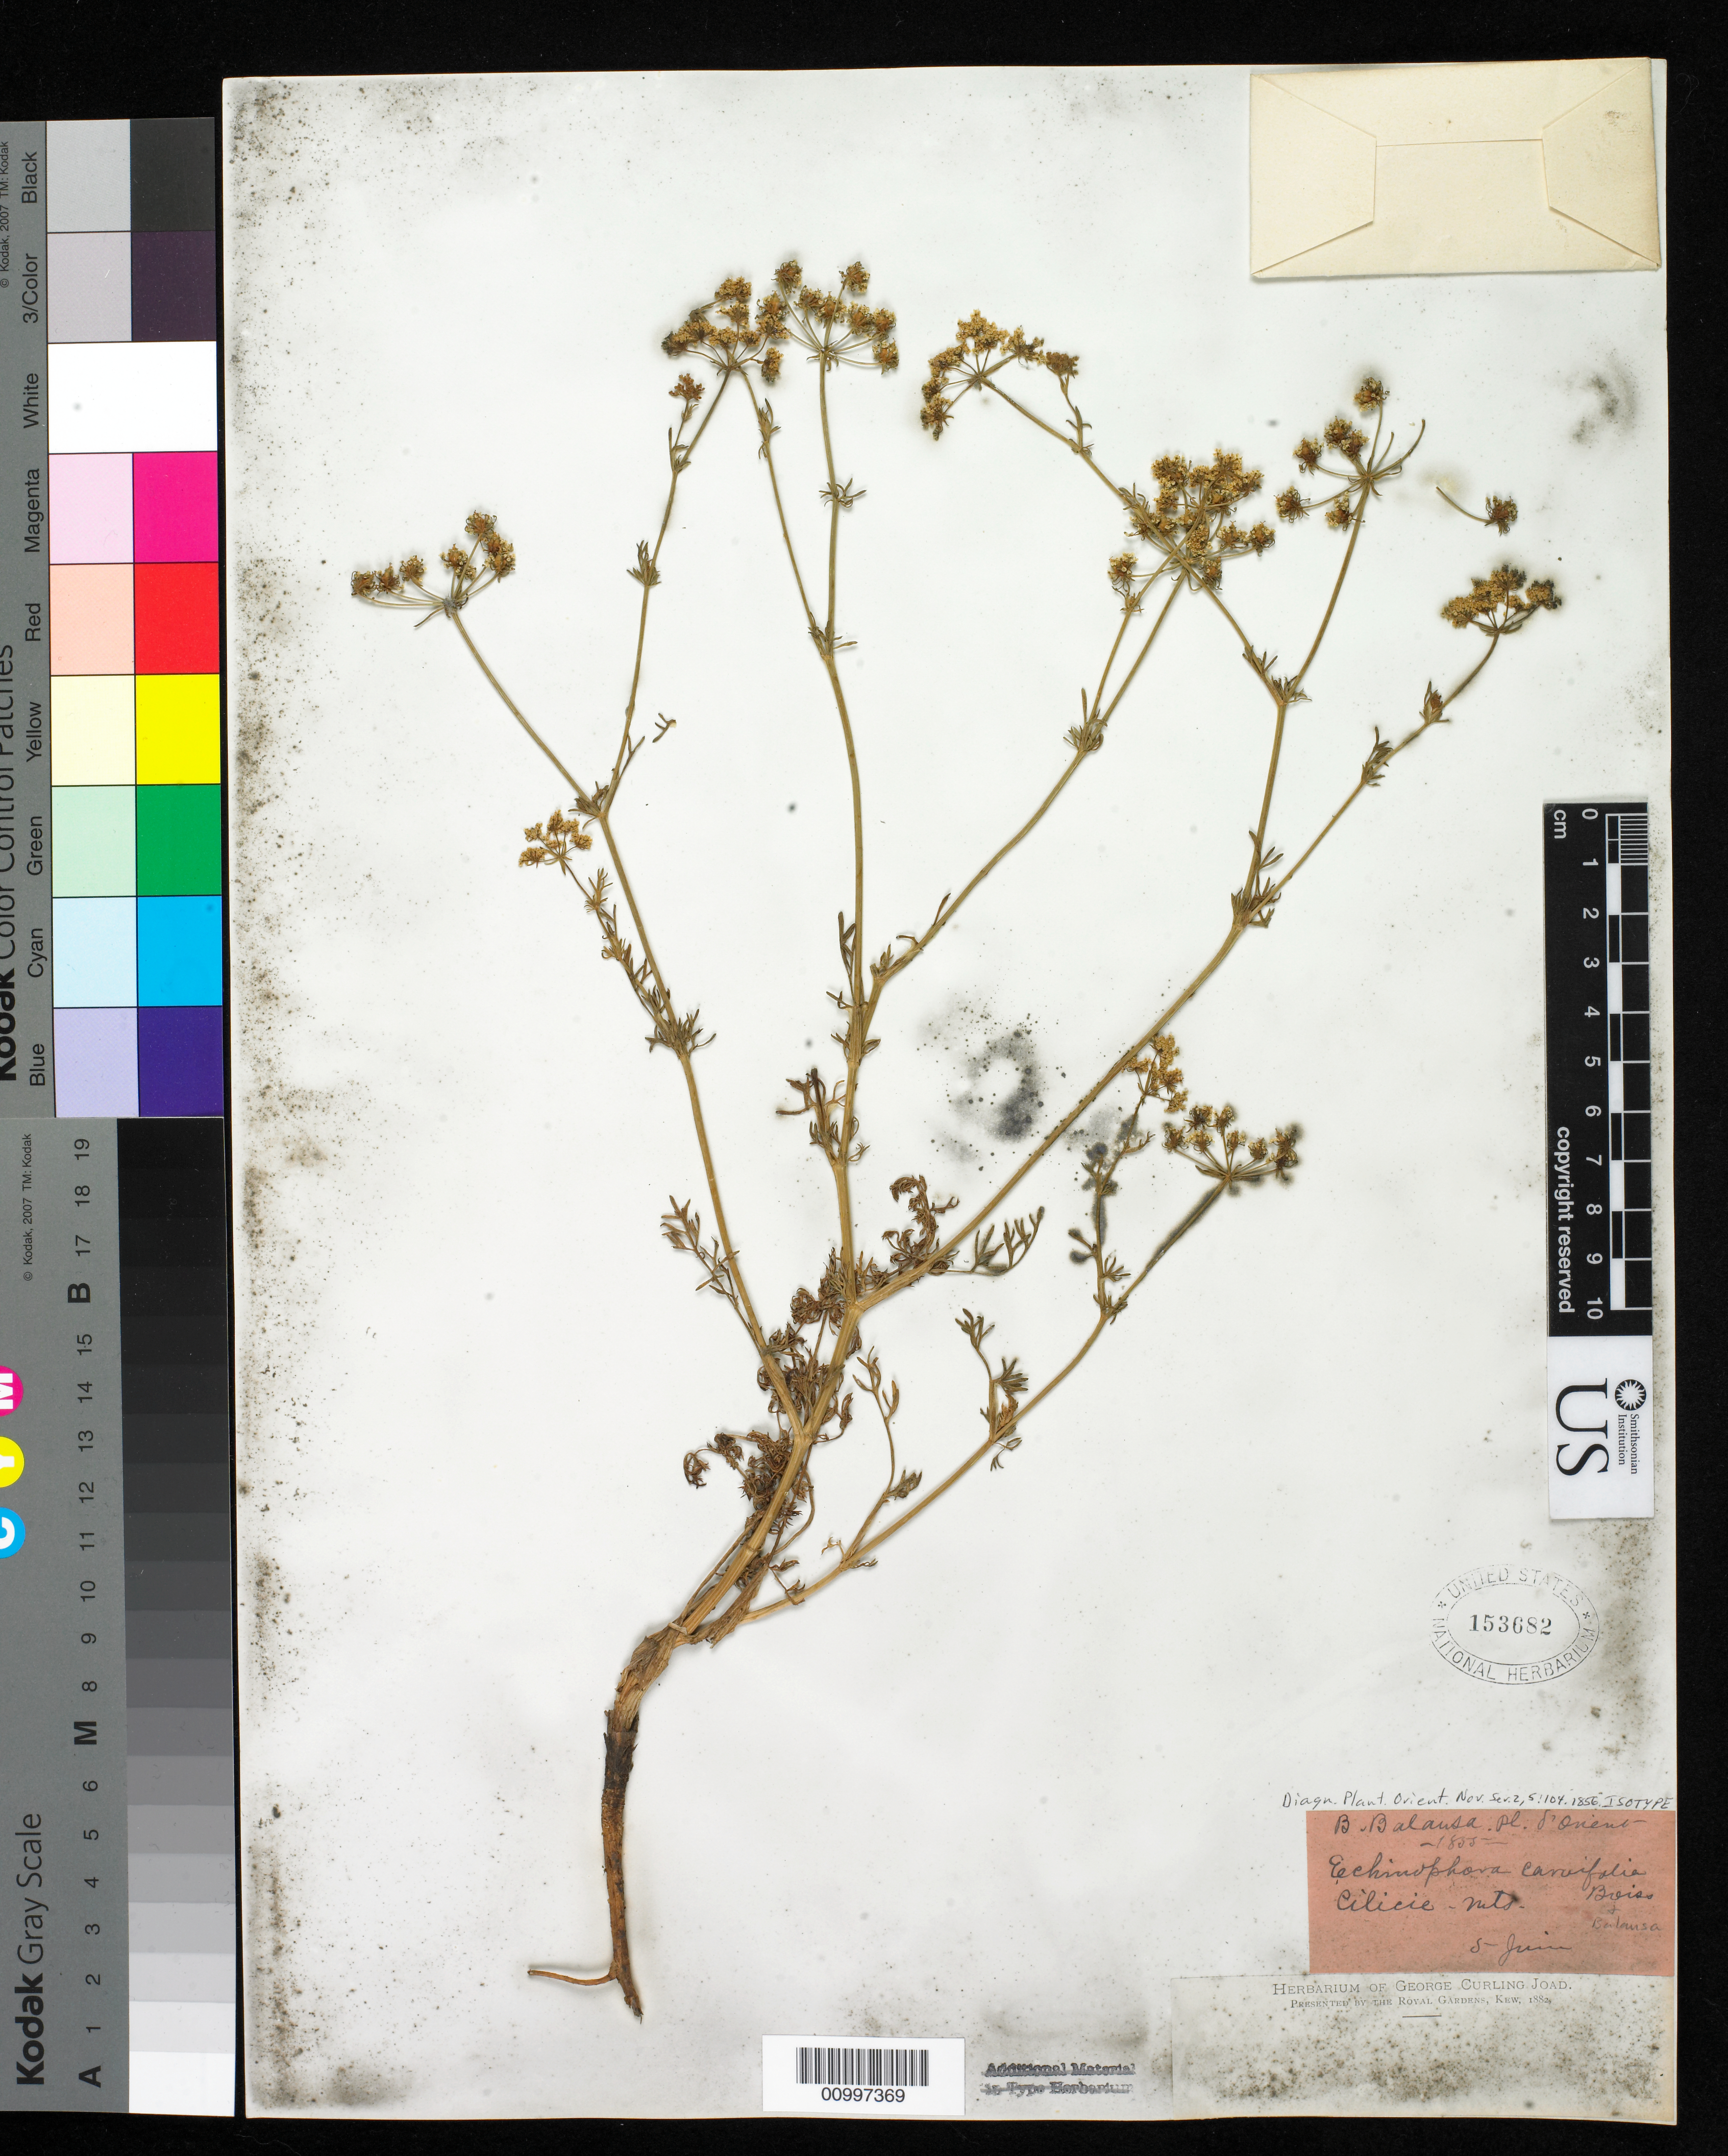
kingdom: Plantae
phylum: Tracheophyta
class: Magnoliopsida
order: Apiales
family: Apiaceae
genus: Echinophora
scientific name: Echinophora carvifolia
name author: Boiss. & Balansa in Boiss.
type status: Isotype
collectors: B. Balansa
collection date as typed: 05 Jun 1855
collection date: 1855-06-05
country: Turkey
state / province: Mediterranean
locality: Cilicie, Mts.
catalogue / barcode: US 153682